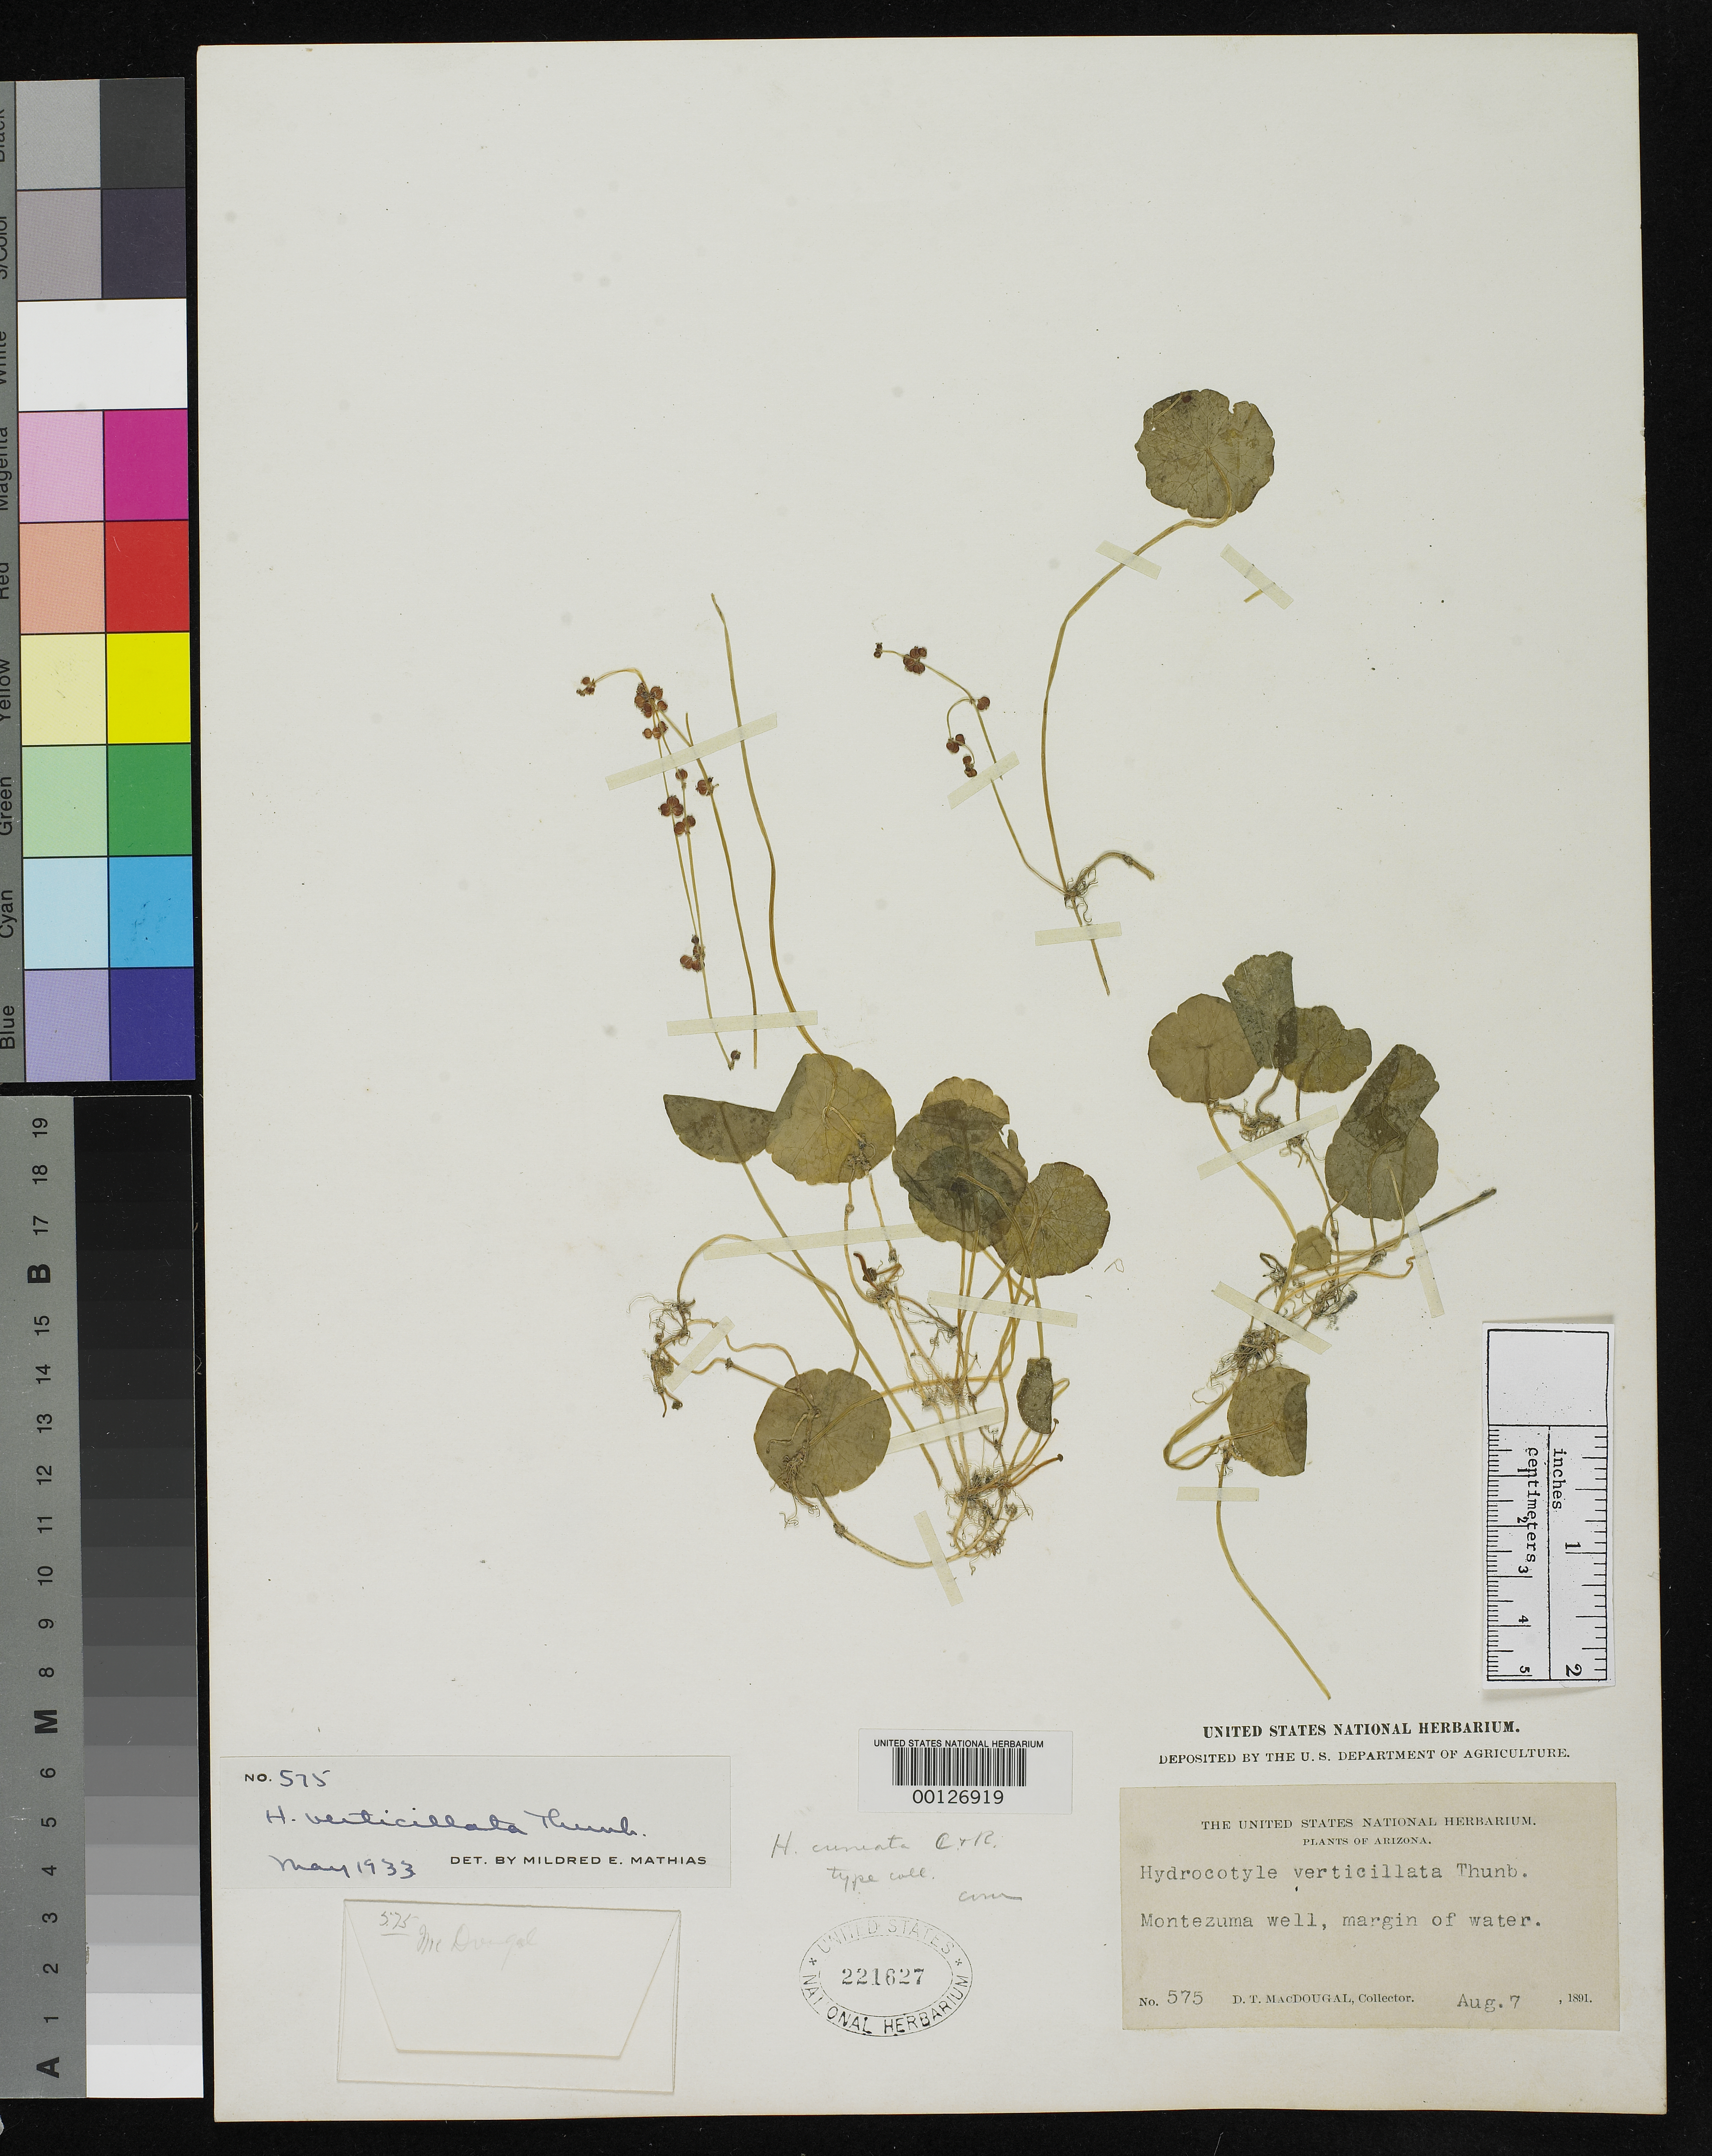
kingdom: Plantae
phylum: Tracheophyta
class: Magnoliopsida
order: Apiales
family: Araliaceae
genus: Hydrocotyle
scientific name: Hydrocotyle cuneata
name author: J.M. Coult. & Rose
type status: Type Collection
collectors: D. T. MacDougal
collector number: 575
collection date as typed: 07 Aug 1891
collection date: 1891-08-07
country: United States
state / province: Arizona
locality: Montezuma well, margin of water.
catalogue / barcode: US 221627